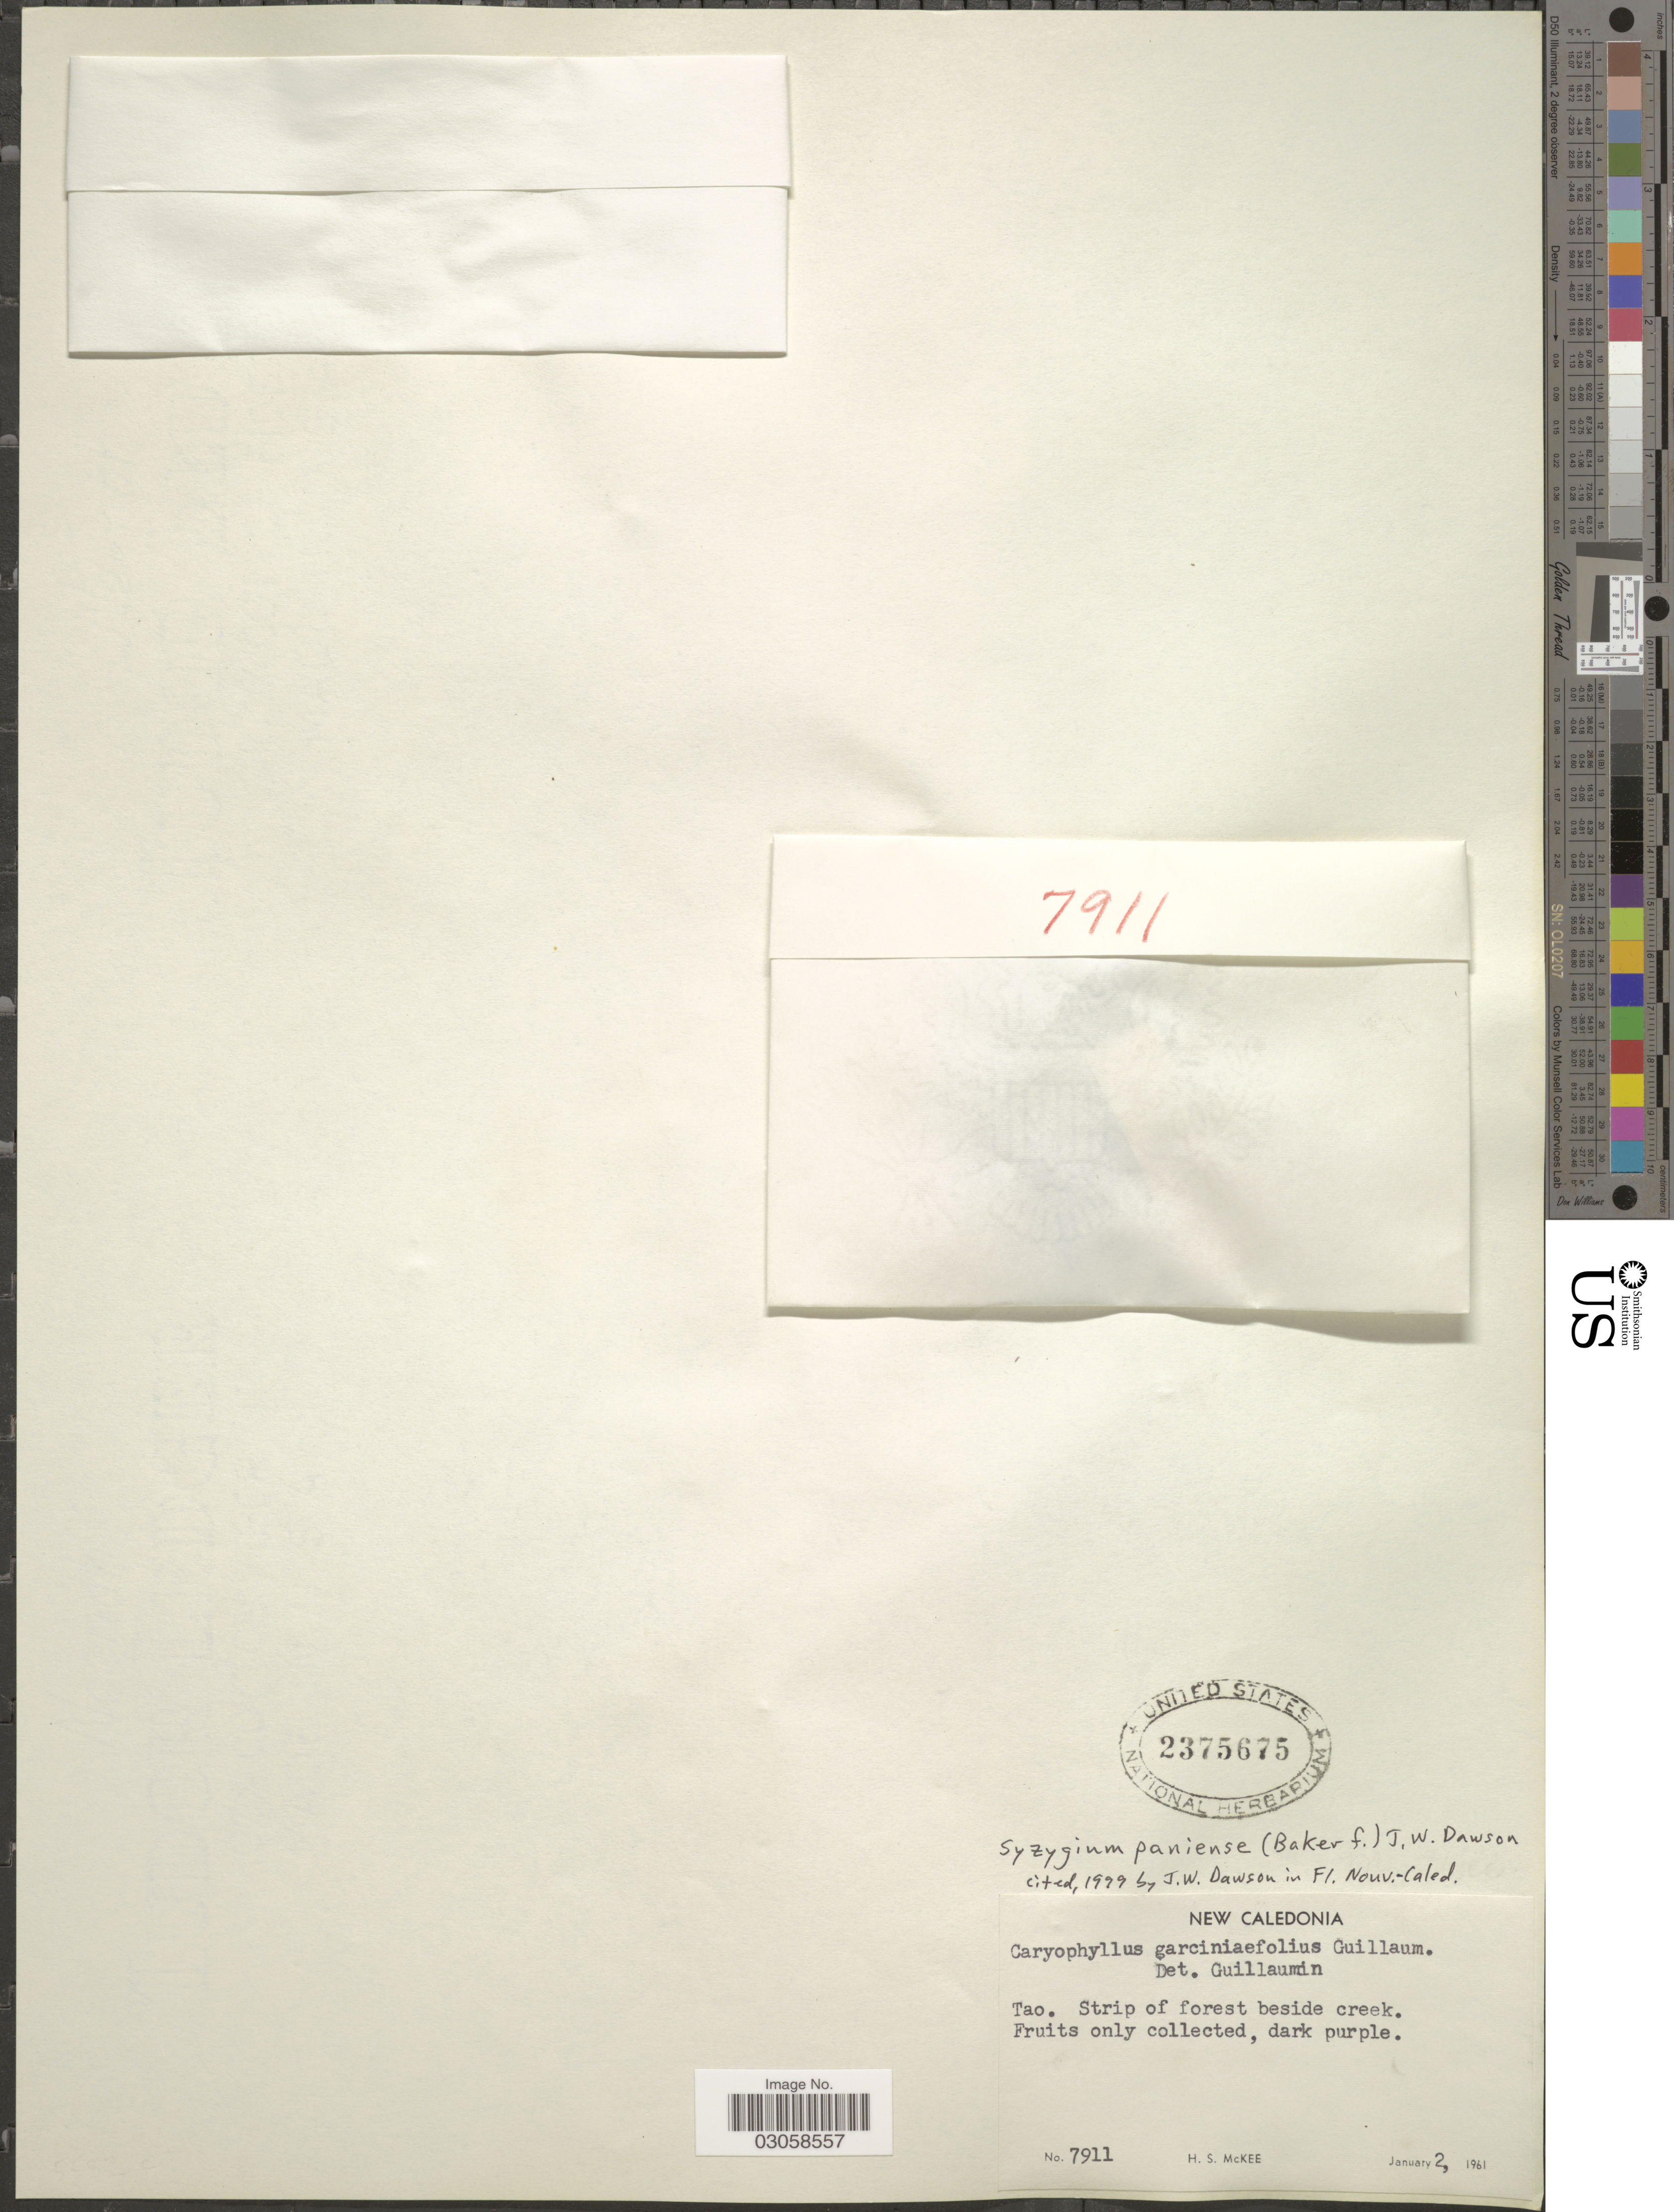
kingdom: Plantae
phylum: Tracheophyta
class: Magnoliopsida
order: Myrtales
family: Myrtaceae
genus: Syzygium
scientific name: Syzygium paniense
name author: (Baker f.) J.W. Dawson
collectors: H. S. McKee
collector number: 7911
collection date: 1961-01-02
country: New Caledonia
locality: Tao. Strip of forest beside creek.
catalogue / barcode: US 2375675